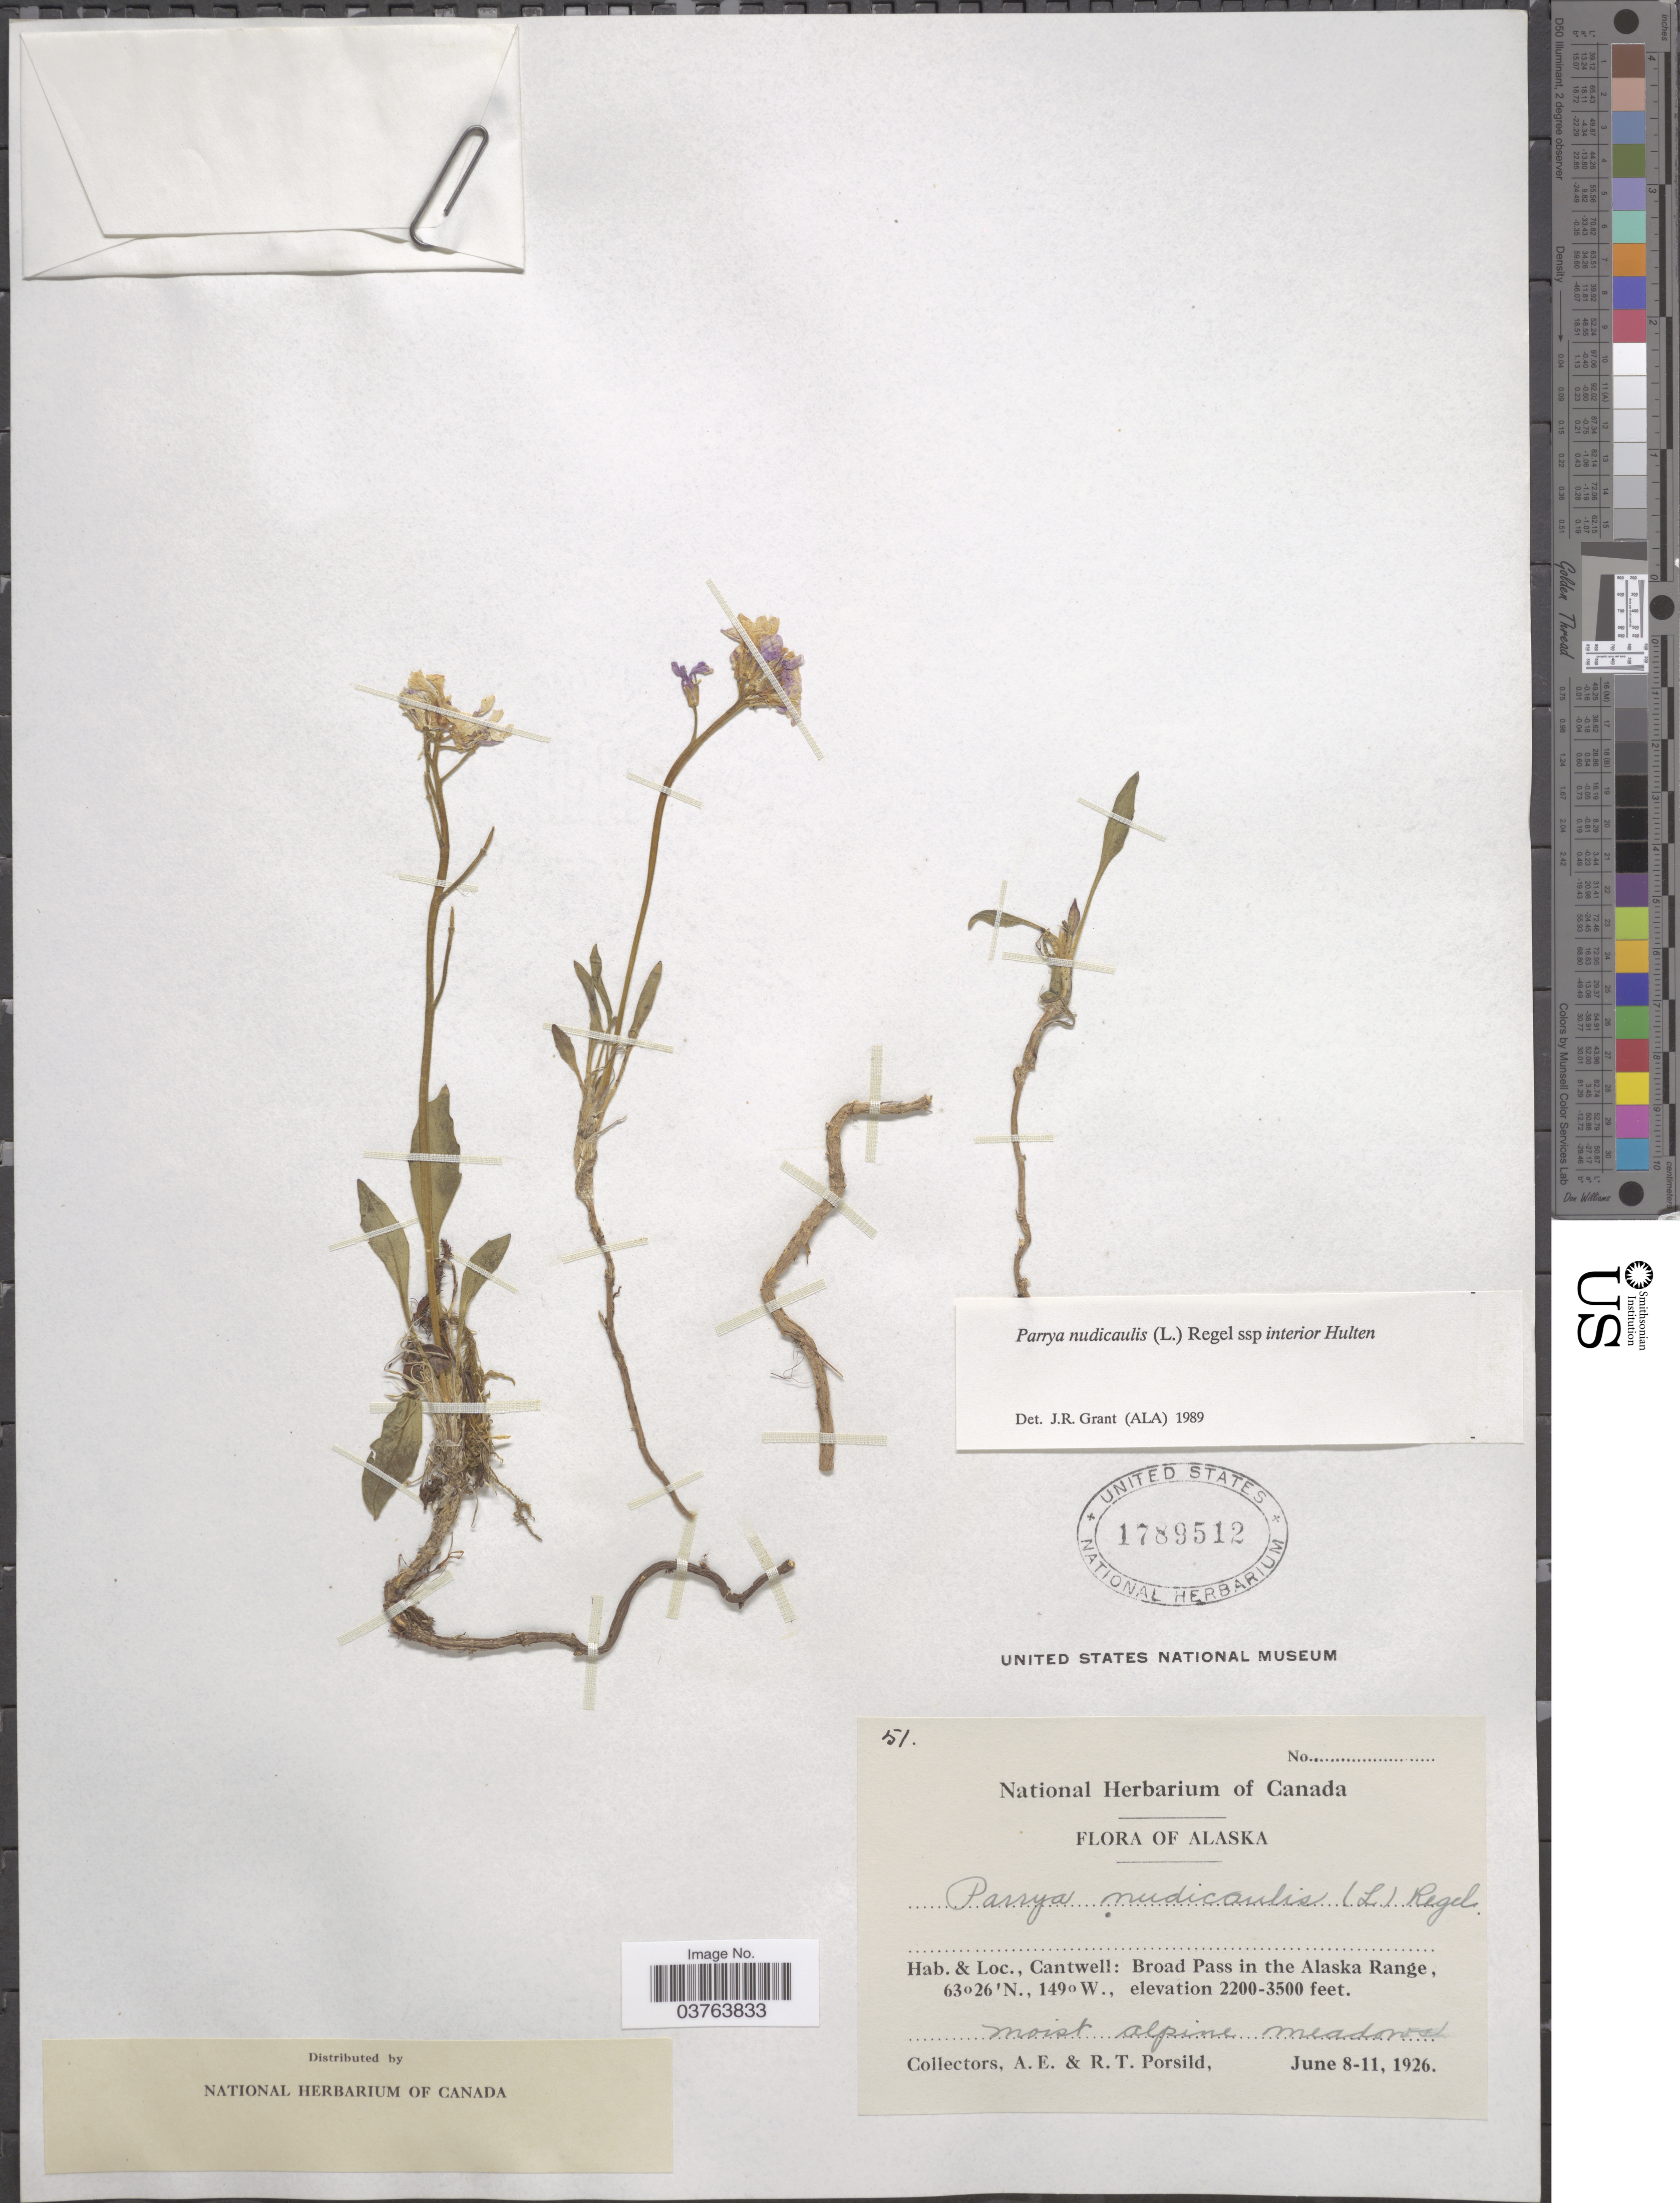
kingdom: Plantae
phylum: Tracheophyta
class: Magnoliopsida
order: Brassicales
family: Brassicaceae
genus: Parrya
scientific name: Parrya nudicaulis subsp. interior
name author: Hultén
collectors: A. E. Porsild & R. T. Porsild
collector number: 51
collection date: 1926-06-08/1926-06-11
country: United States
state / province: Alaska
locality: Broad Pass in the Alaska Range.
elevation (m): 671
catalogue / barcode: US 1789512